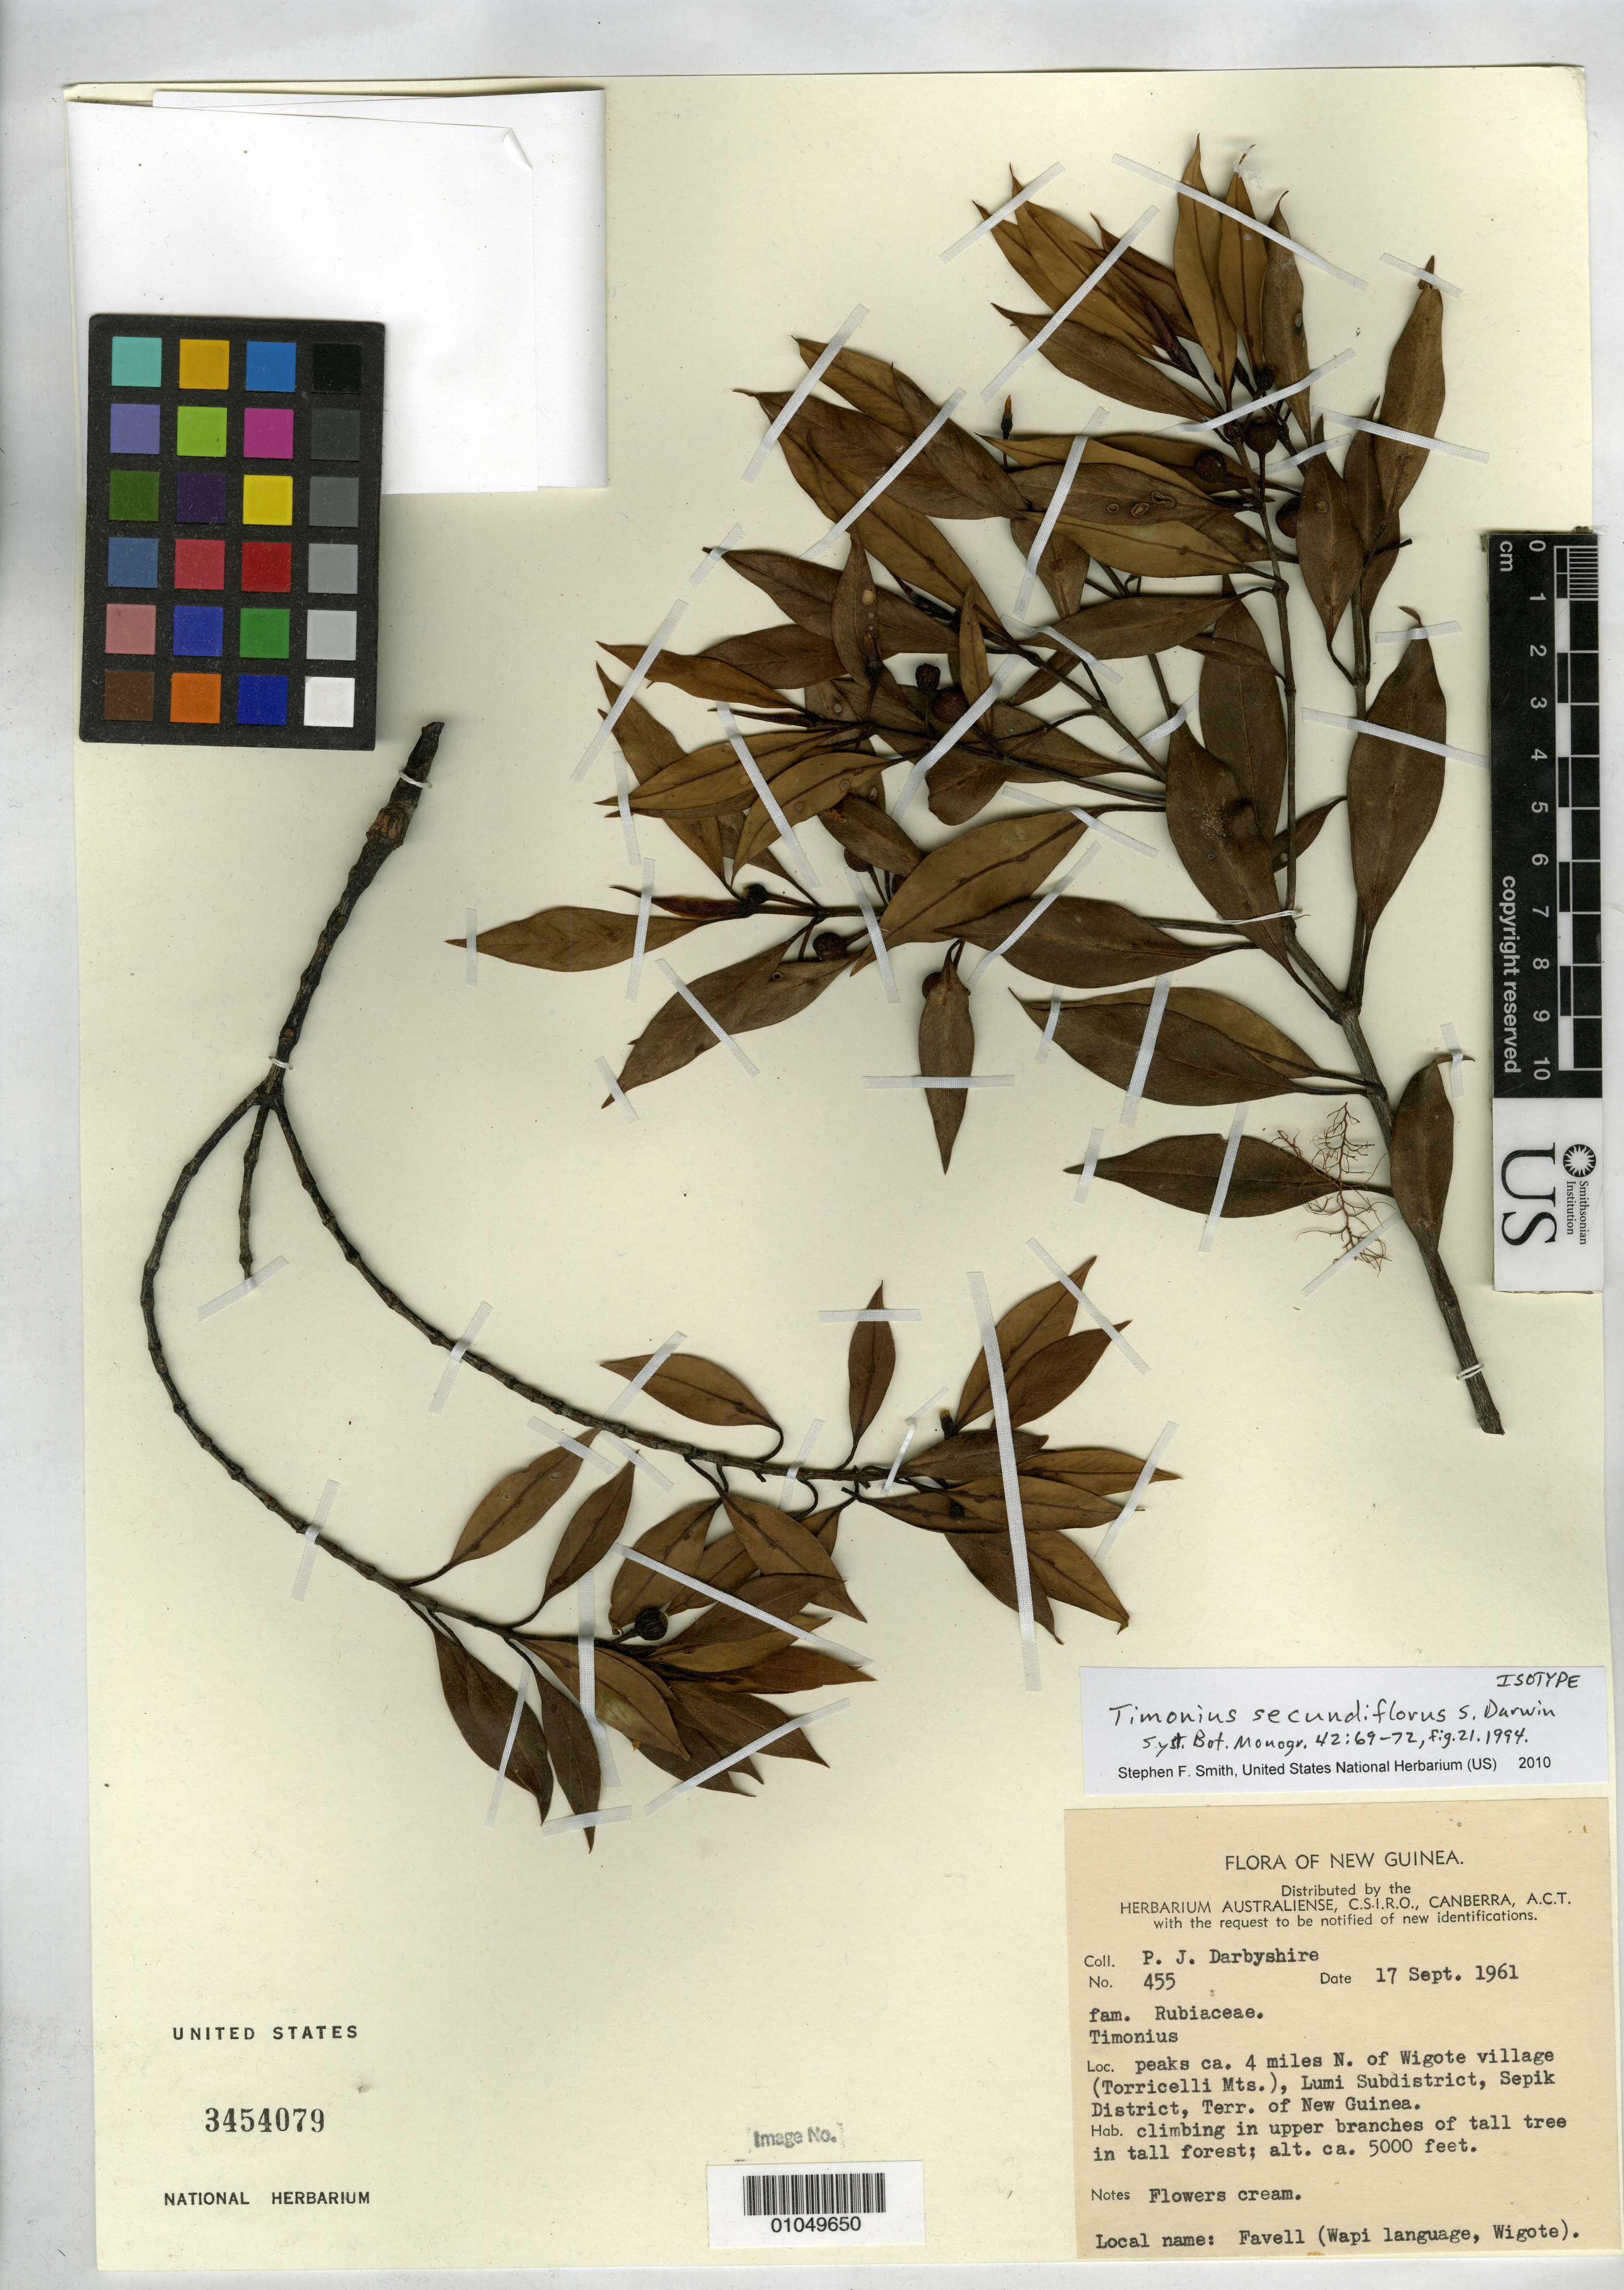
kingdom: Plantae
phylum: Tracheophyta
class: Magnoliopsida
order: Gentianales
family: Rubiaceae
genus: Timonius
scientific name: Timonius secundiflorus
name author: S.P. Darwin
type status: Isotype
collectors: P. Darbyshire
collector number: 455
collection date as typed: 17 Sep 1961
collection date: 1961-09-17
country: Papua New Guinea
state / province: Sandaun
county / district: Lumi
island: New Guinea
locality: Peaks ca. 4 miles N. of Wigote village (Torricelli Mts.)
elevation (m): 1524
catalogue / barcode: US 3454079